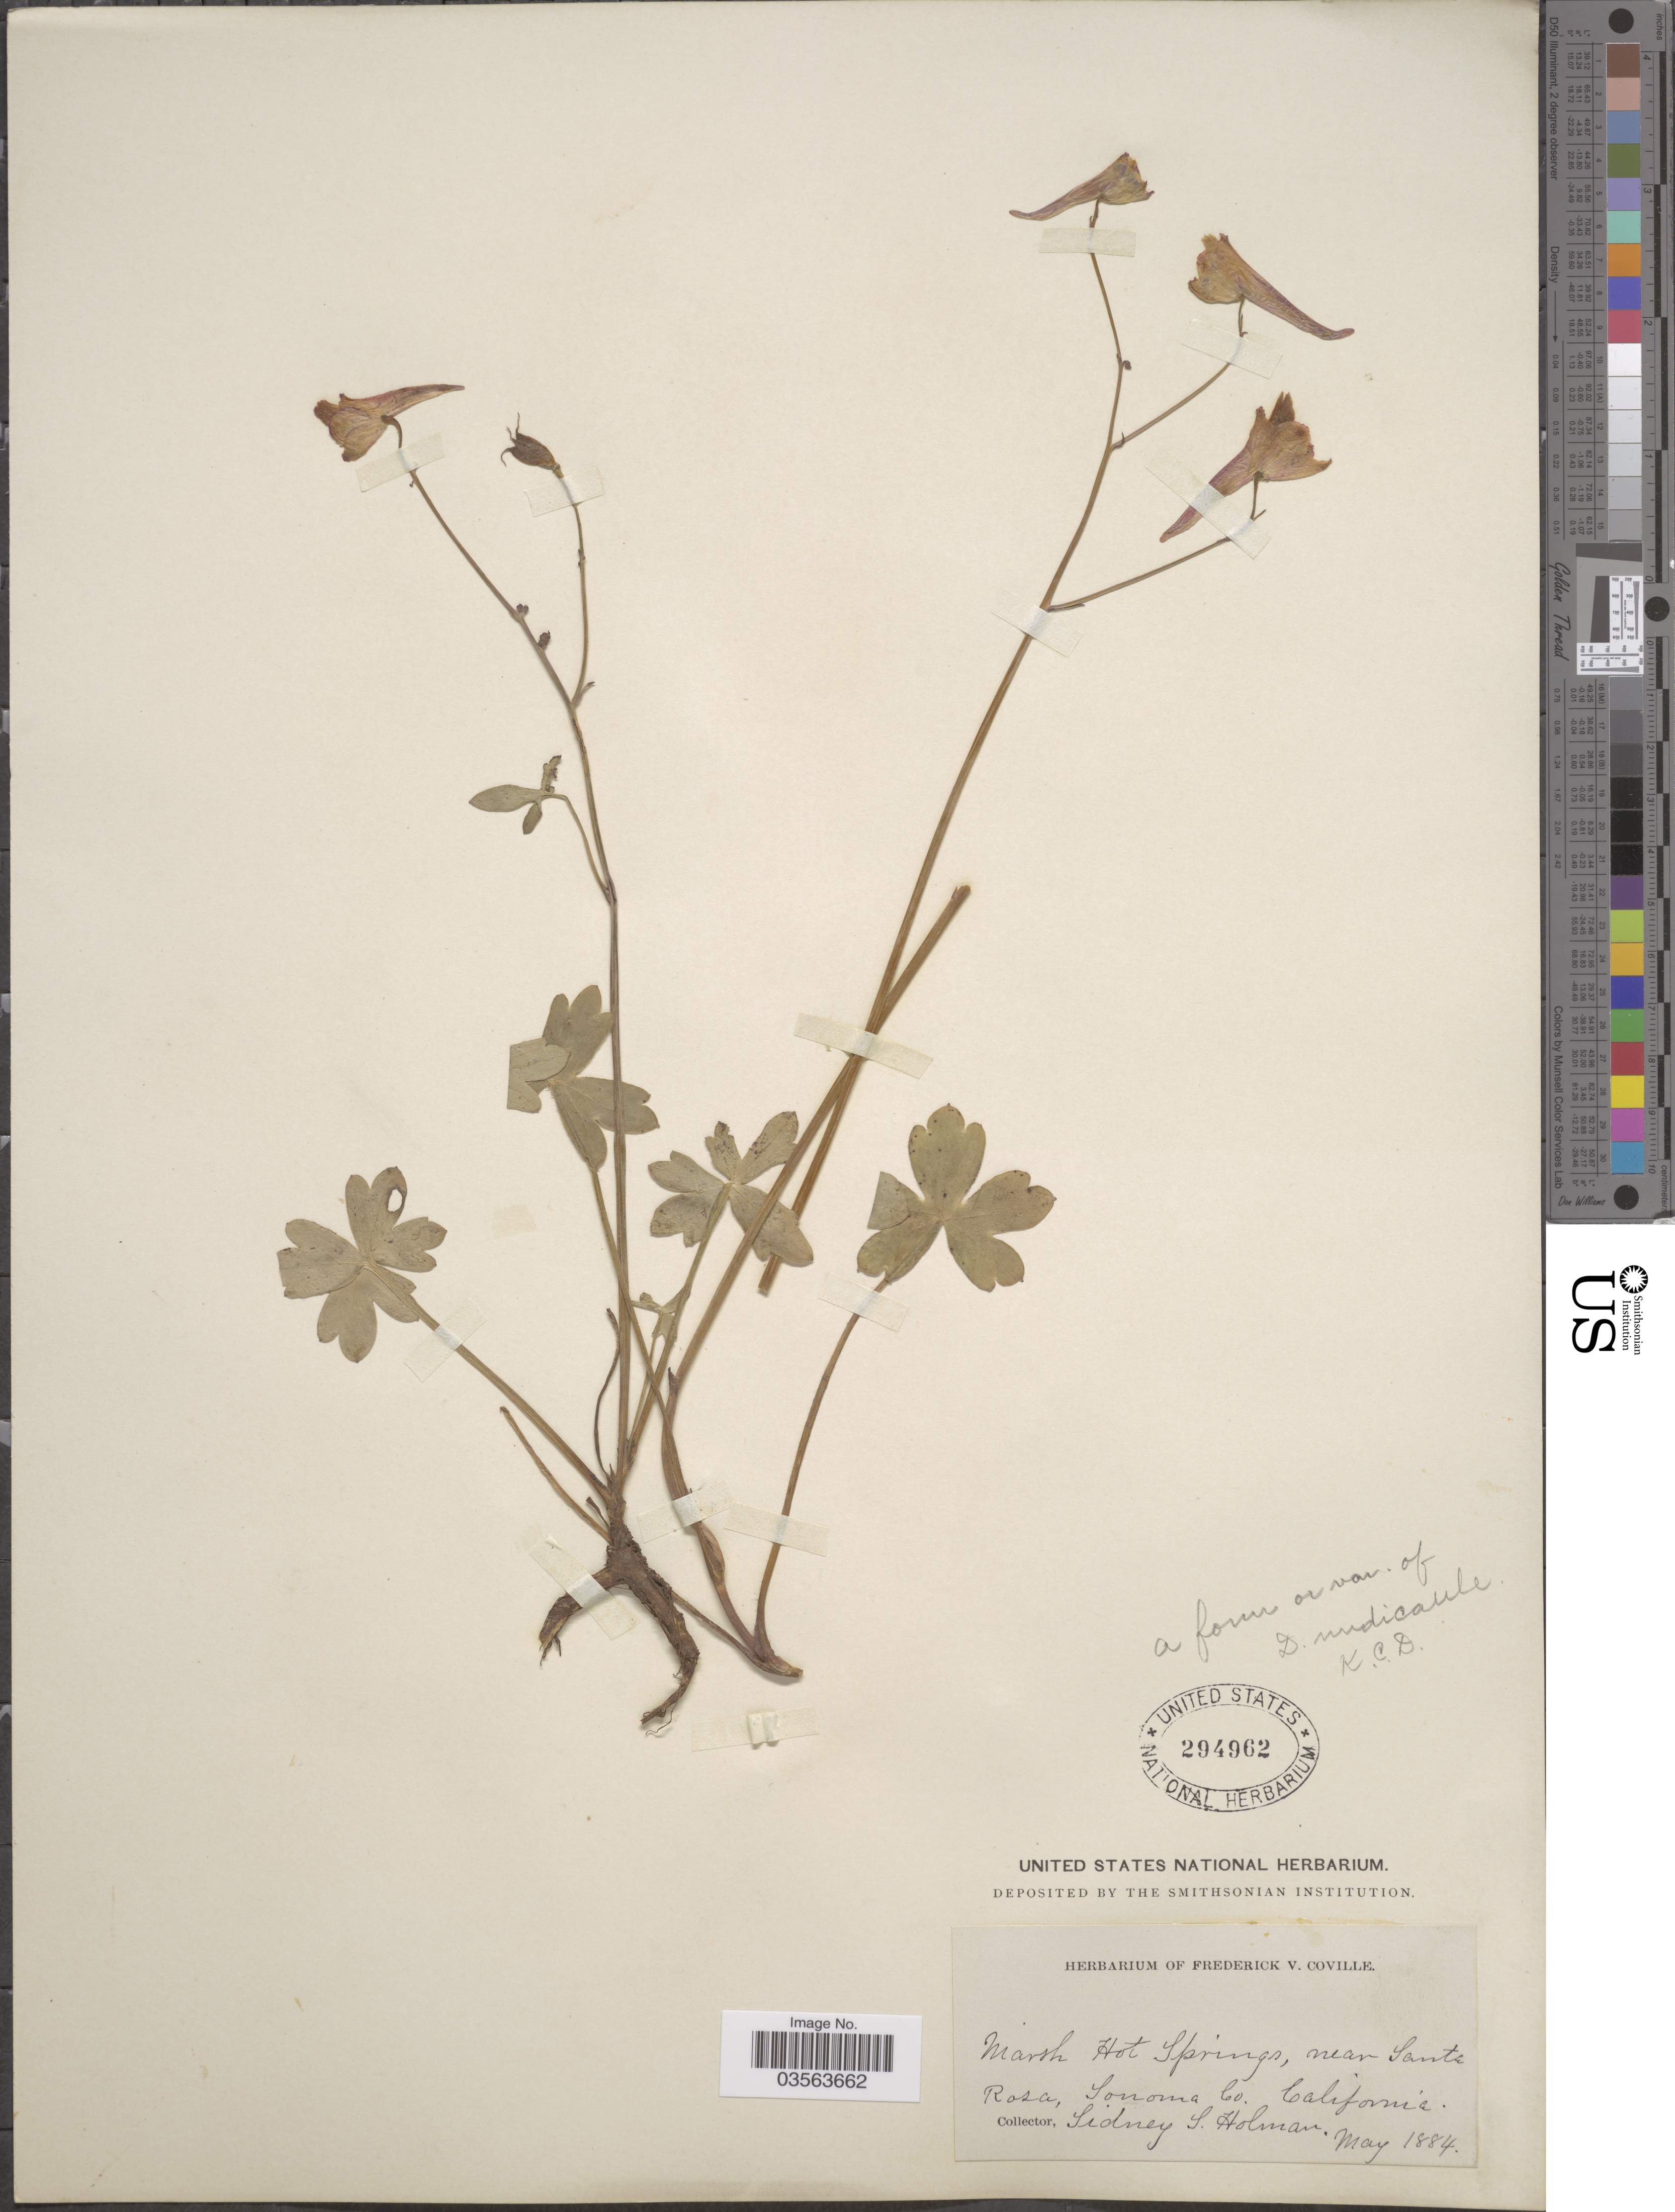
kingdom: Plantae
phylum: Tracheophyta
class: Magnoliopsida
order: Ranunculales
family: Ranunculaceae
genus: Delphinium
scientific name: Delphinium nudicaule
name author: Torr. & A. Gray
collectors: S. Holman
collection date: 1884-05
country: United States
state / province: California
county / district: Sonoma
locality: Marsh Hot Springs, near Santa Rosa, Sonoma Co.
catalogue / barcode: US 294962